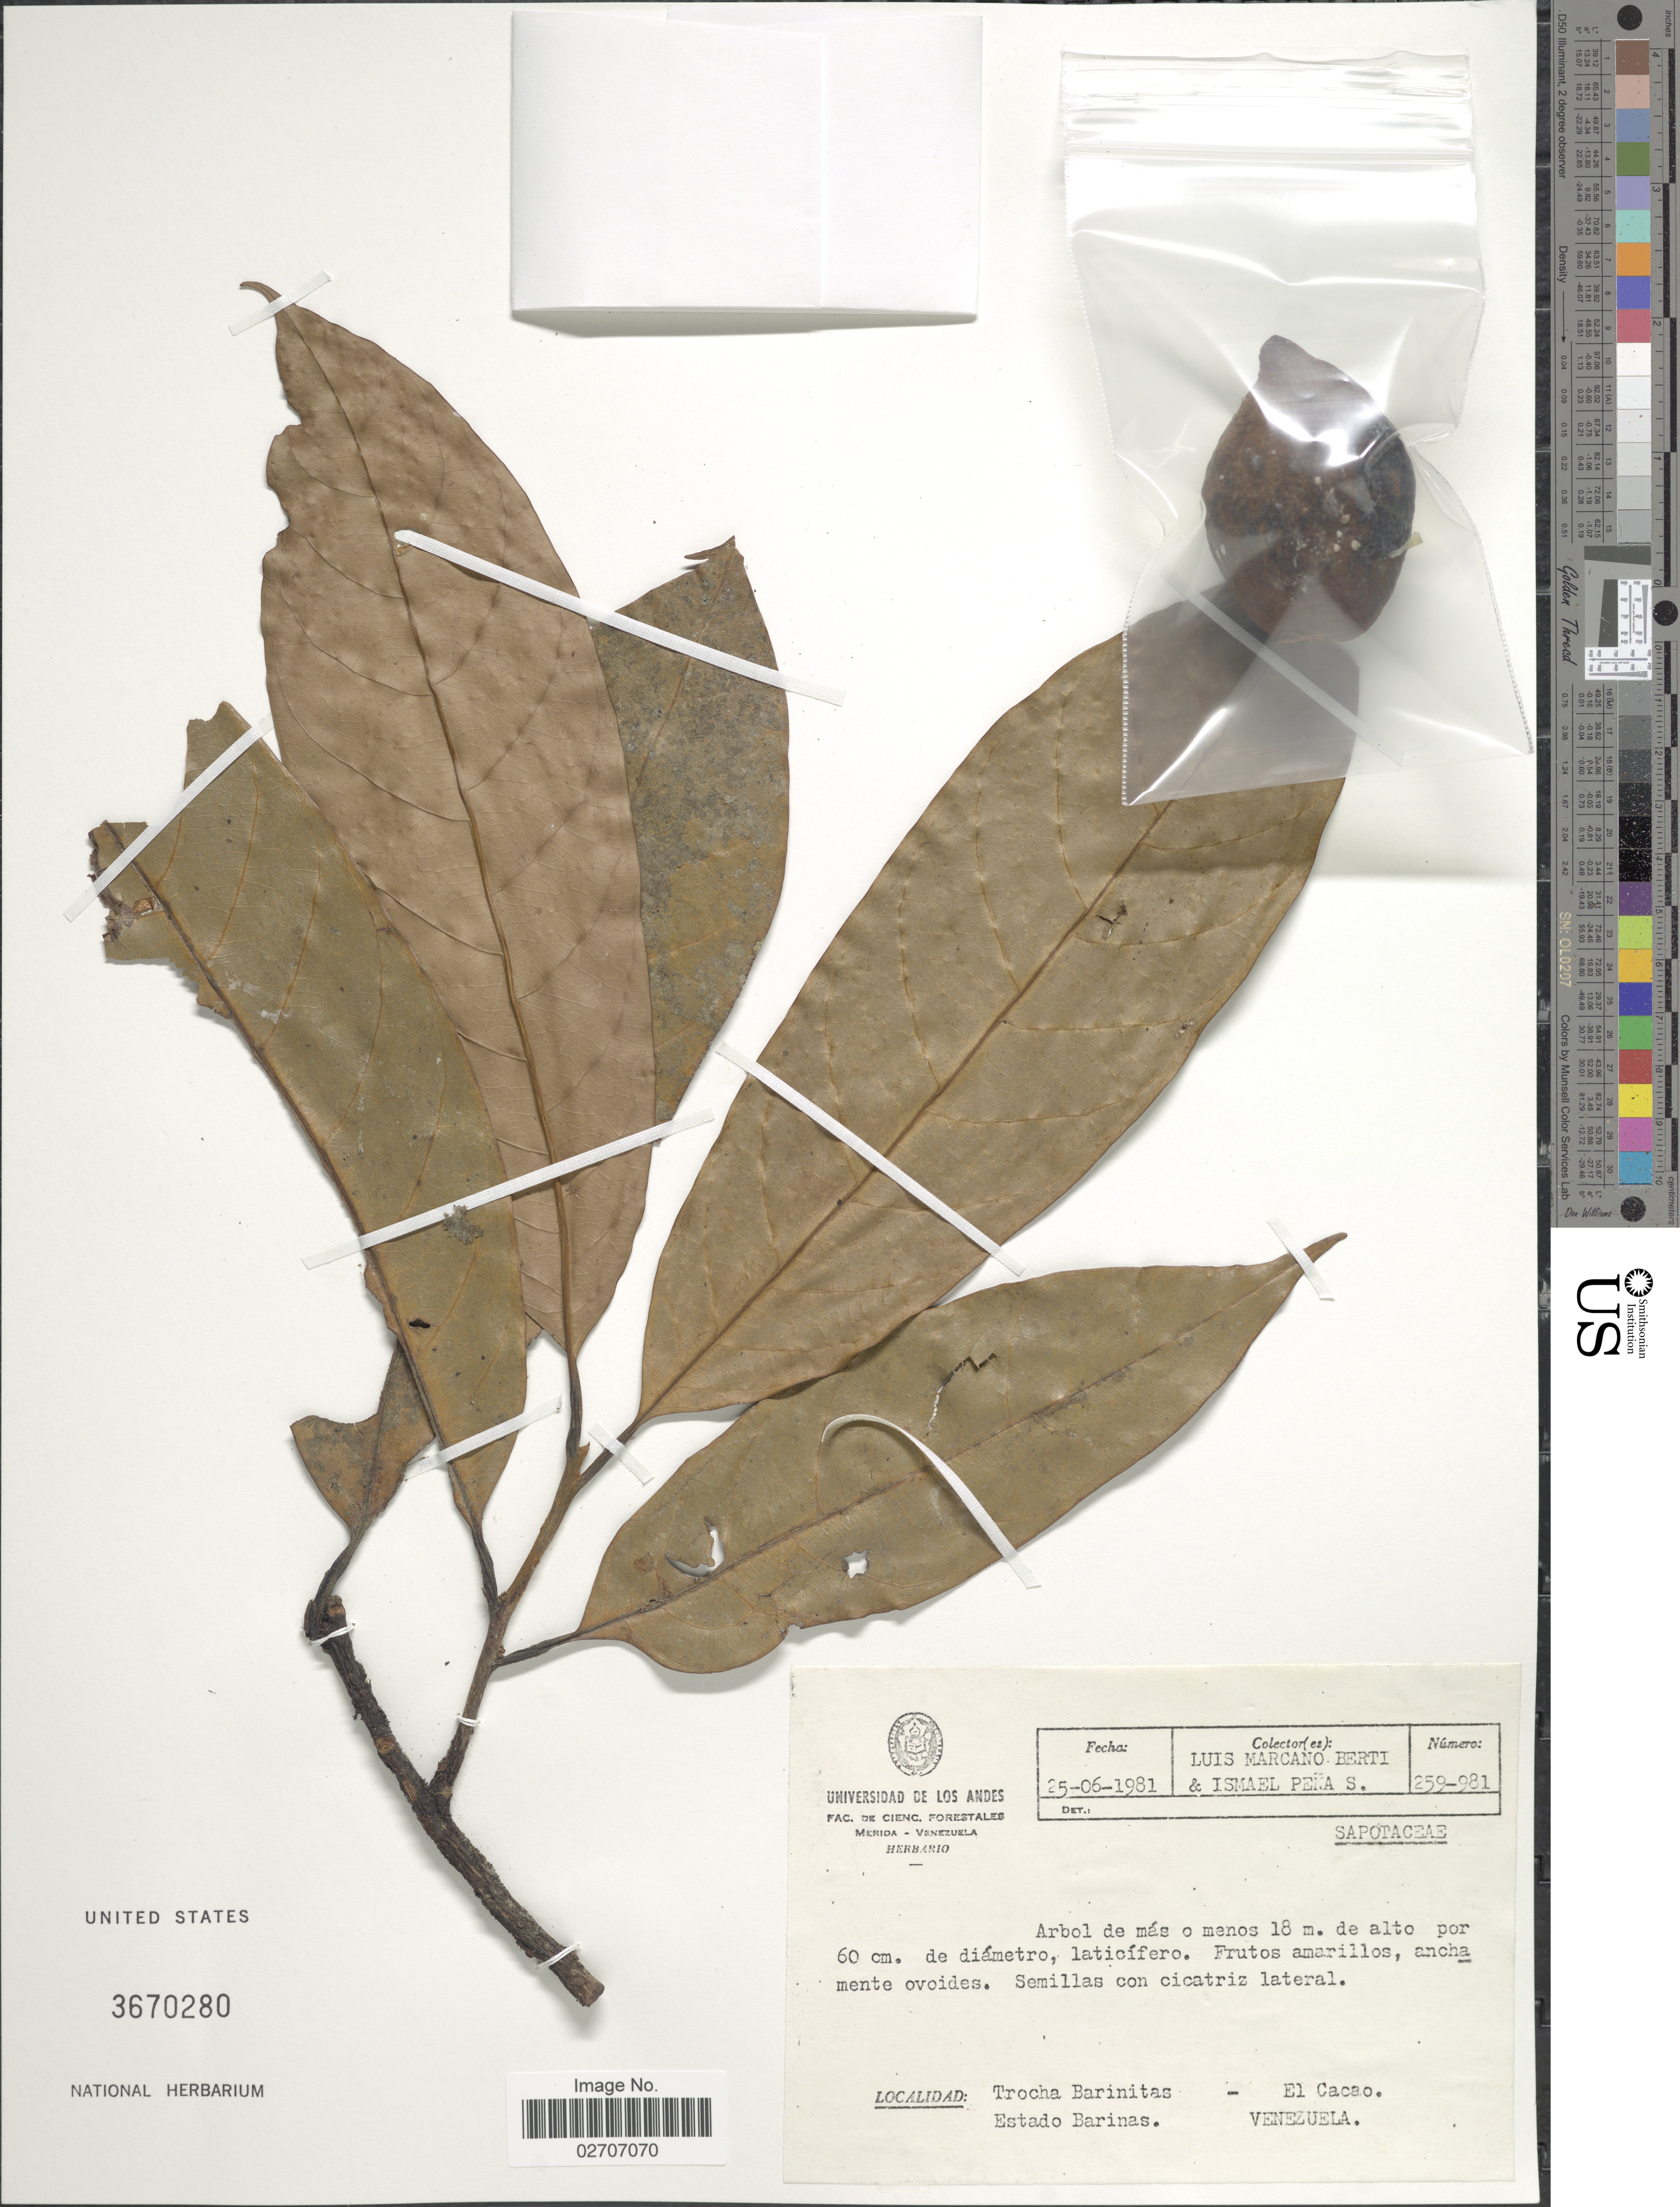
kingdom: Plantae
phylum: Tracheophyta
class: Magnoliopsida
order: Ericales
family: Sapotaceae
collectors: L. Marcano-Berti & I. Peña S.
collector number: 259-981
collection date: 1981-06-25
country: Venezuela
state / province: Barinas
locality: Trocha Barinitas - El Cacao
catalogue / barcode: US 3670280